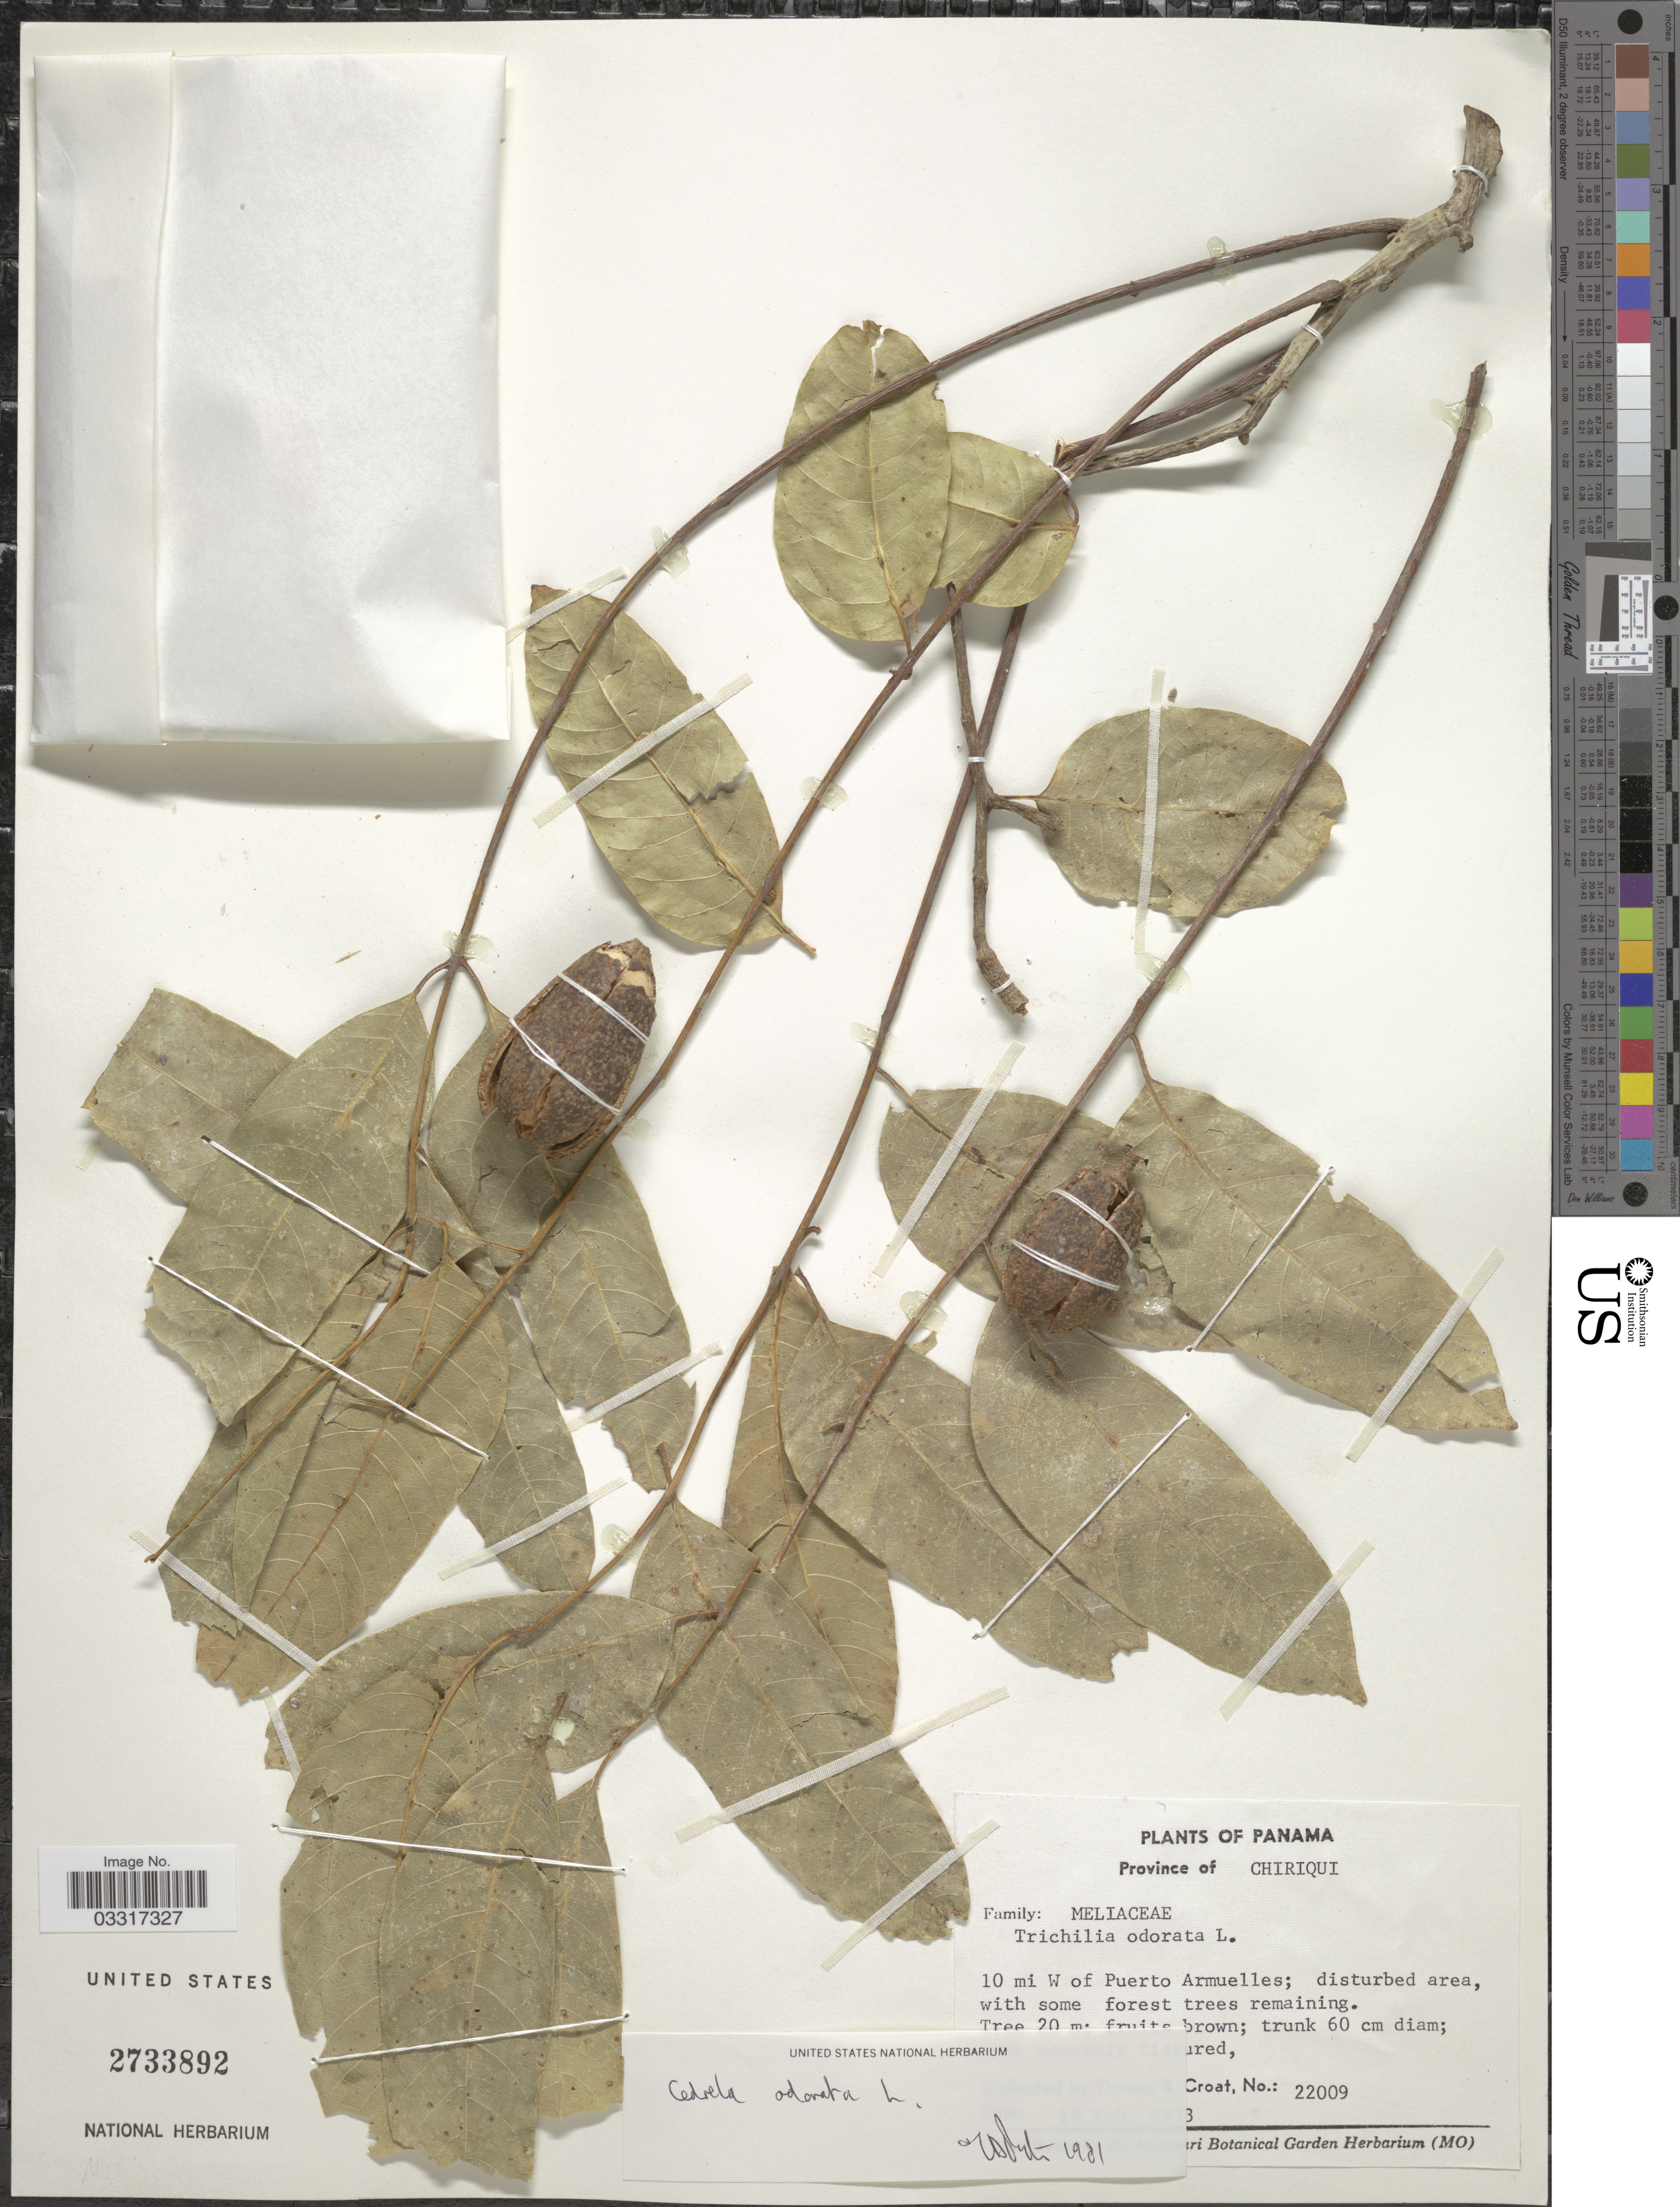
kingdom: Plantae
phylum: Tracheophyta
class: Magnoliopsida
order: Sapindales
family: Meliaceae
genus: Cedrela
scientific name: Cedrela odorata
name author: L.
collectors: T. B. Croat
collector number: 22009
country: Panama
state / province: Chiriqui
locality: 10 mi W of Puerto Armuelles.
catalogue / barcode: US 2733892